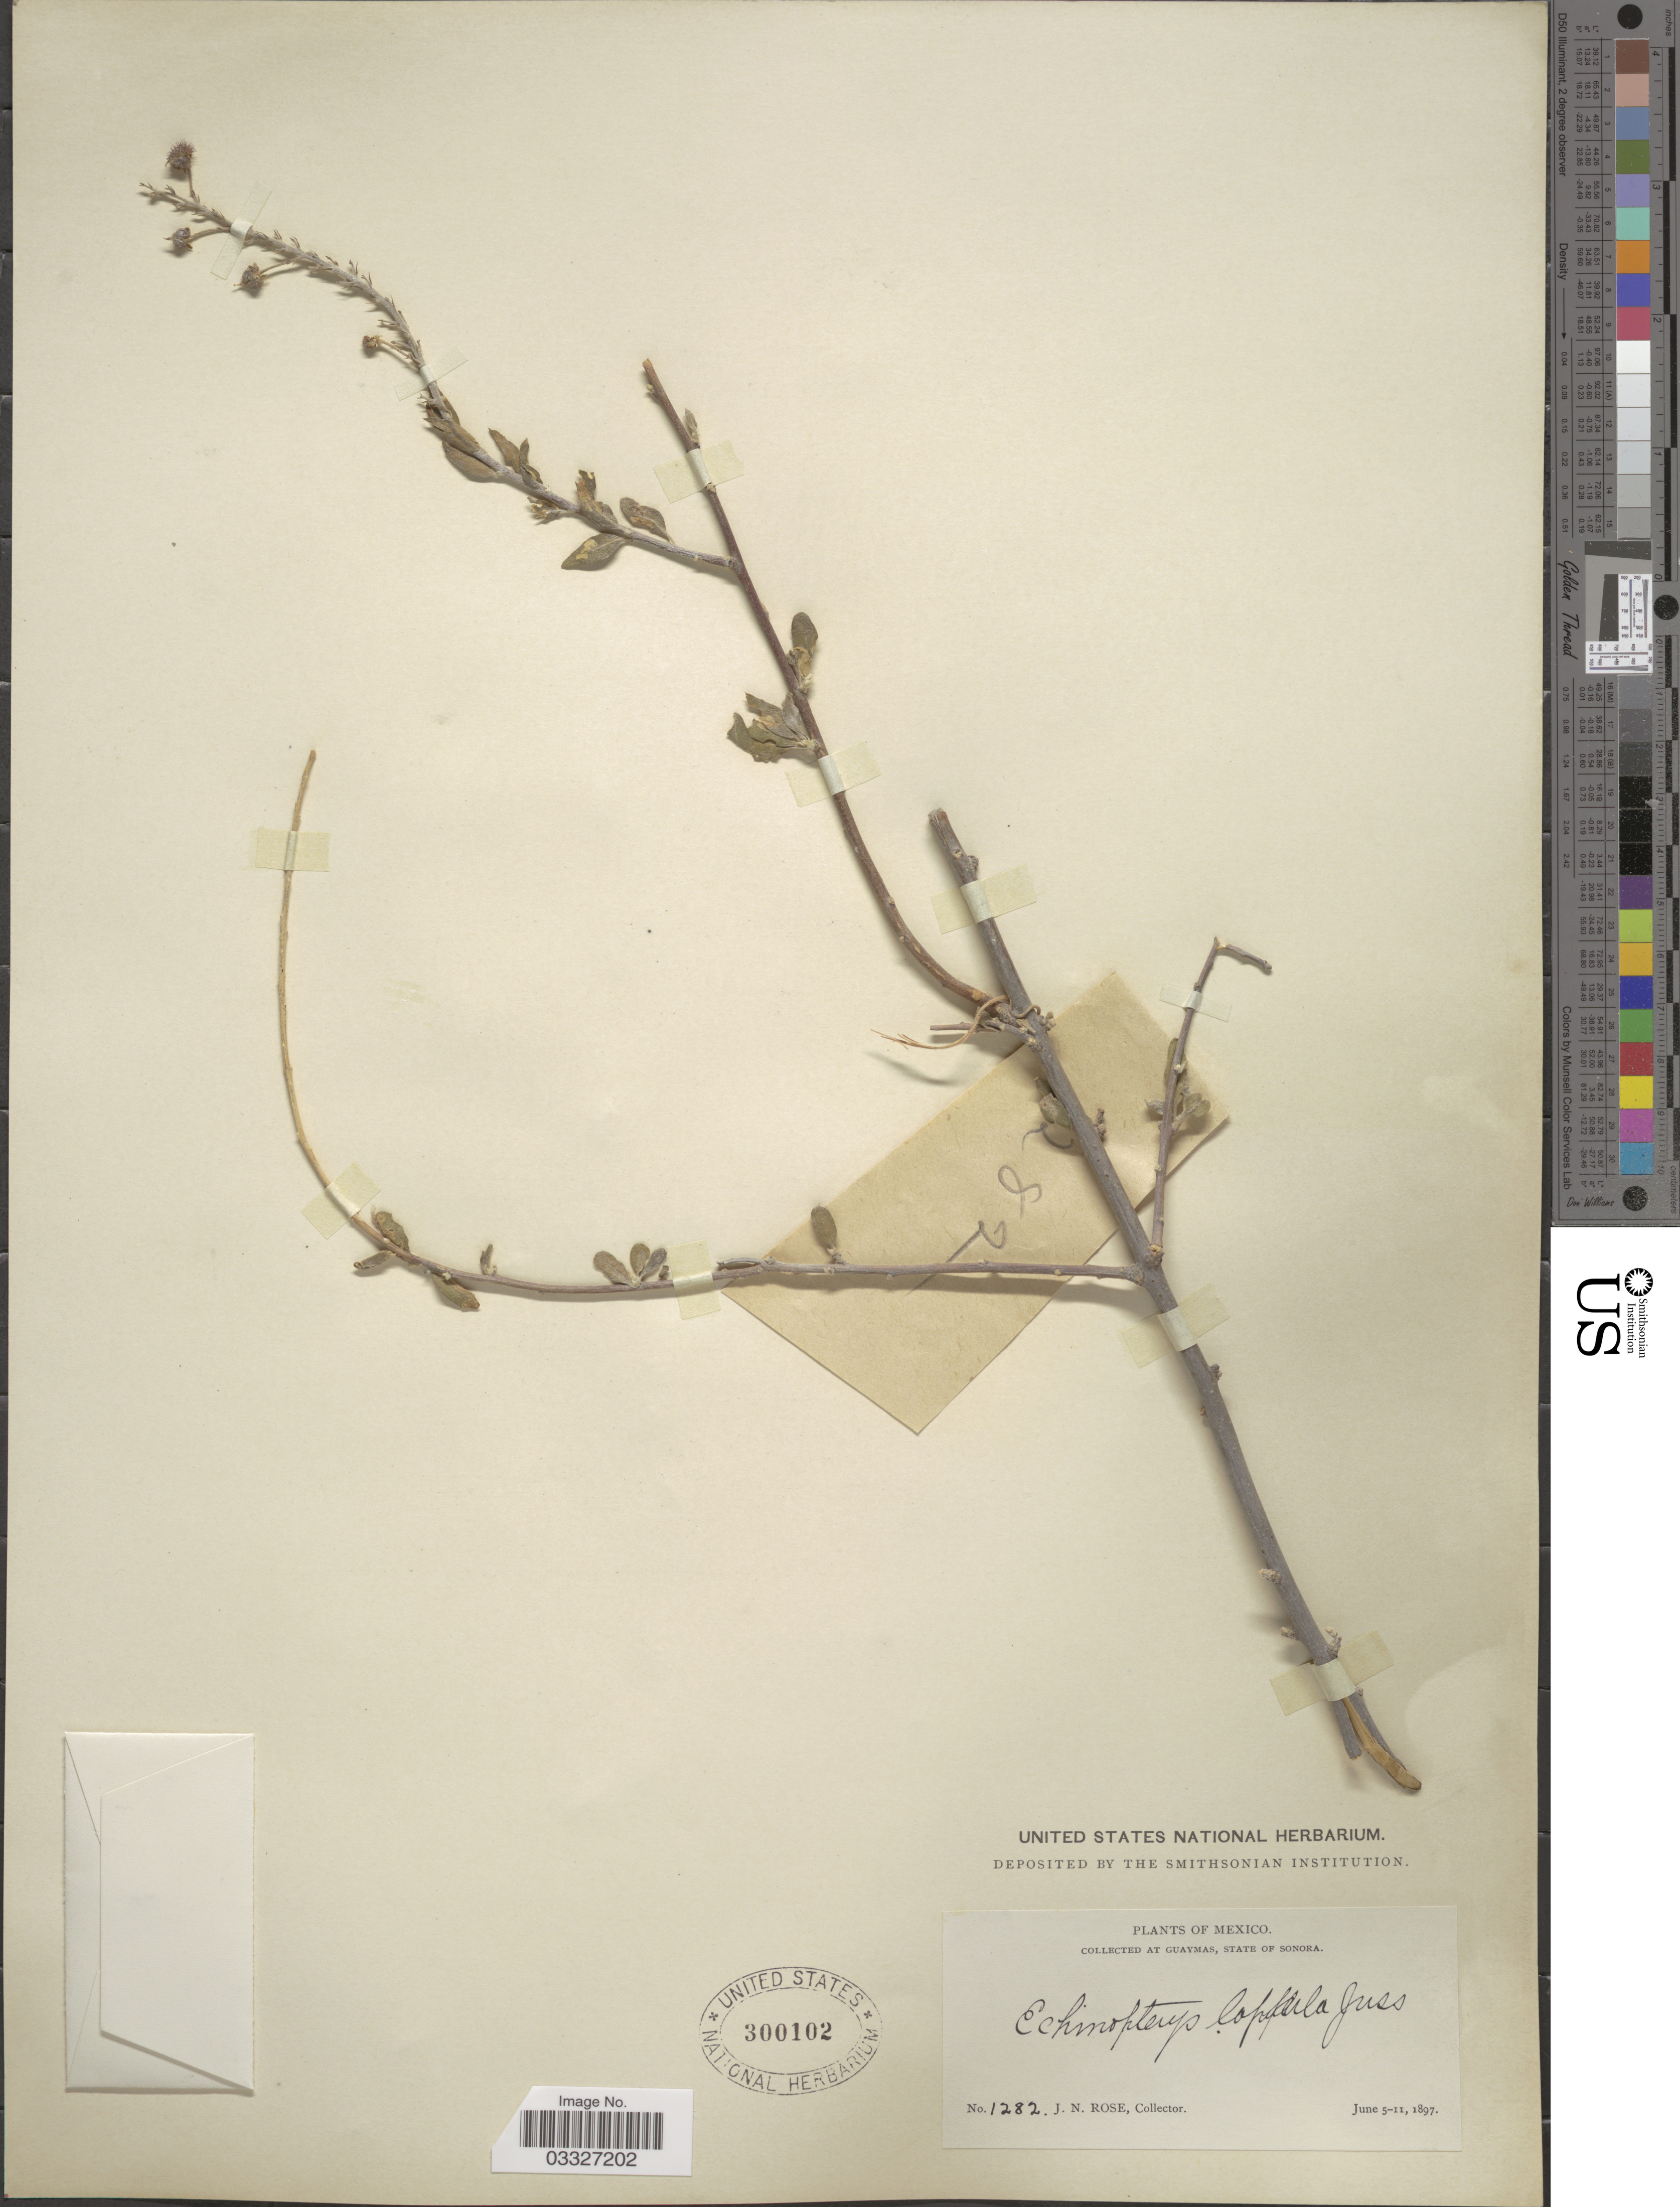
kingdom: Plantae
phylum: Tracheophyta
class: Magnoliopsida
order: Malpighiales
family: Malpighiaceae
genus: Echinopterys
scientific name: Echinopterys eglandulosa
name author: (A. Juss.) Small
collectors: J. N. Rose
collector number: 1282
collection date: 1897-06-05/1897-06-11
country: Mexico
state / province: Sonora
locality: At Guaymas.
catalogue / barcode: US 300102